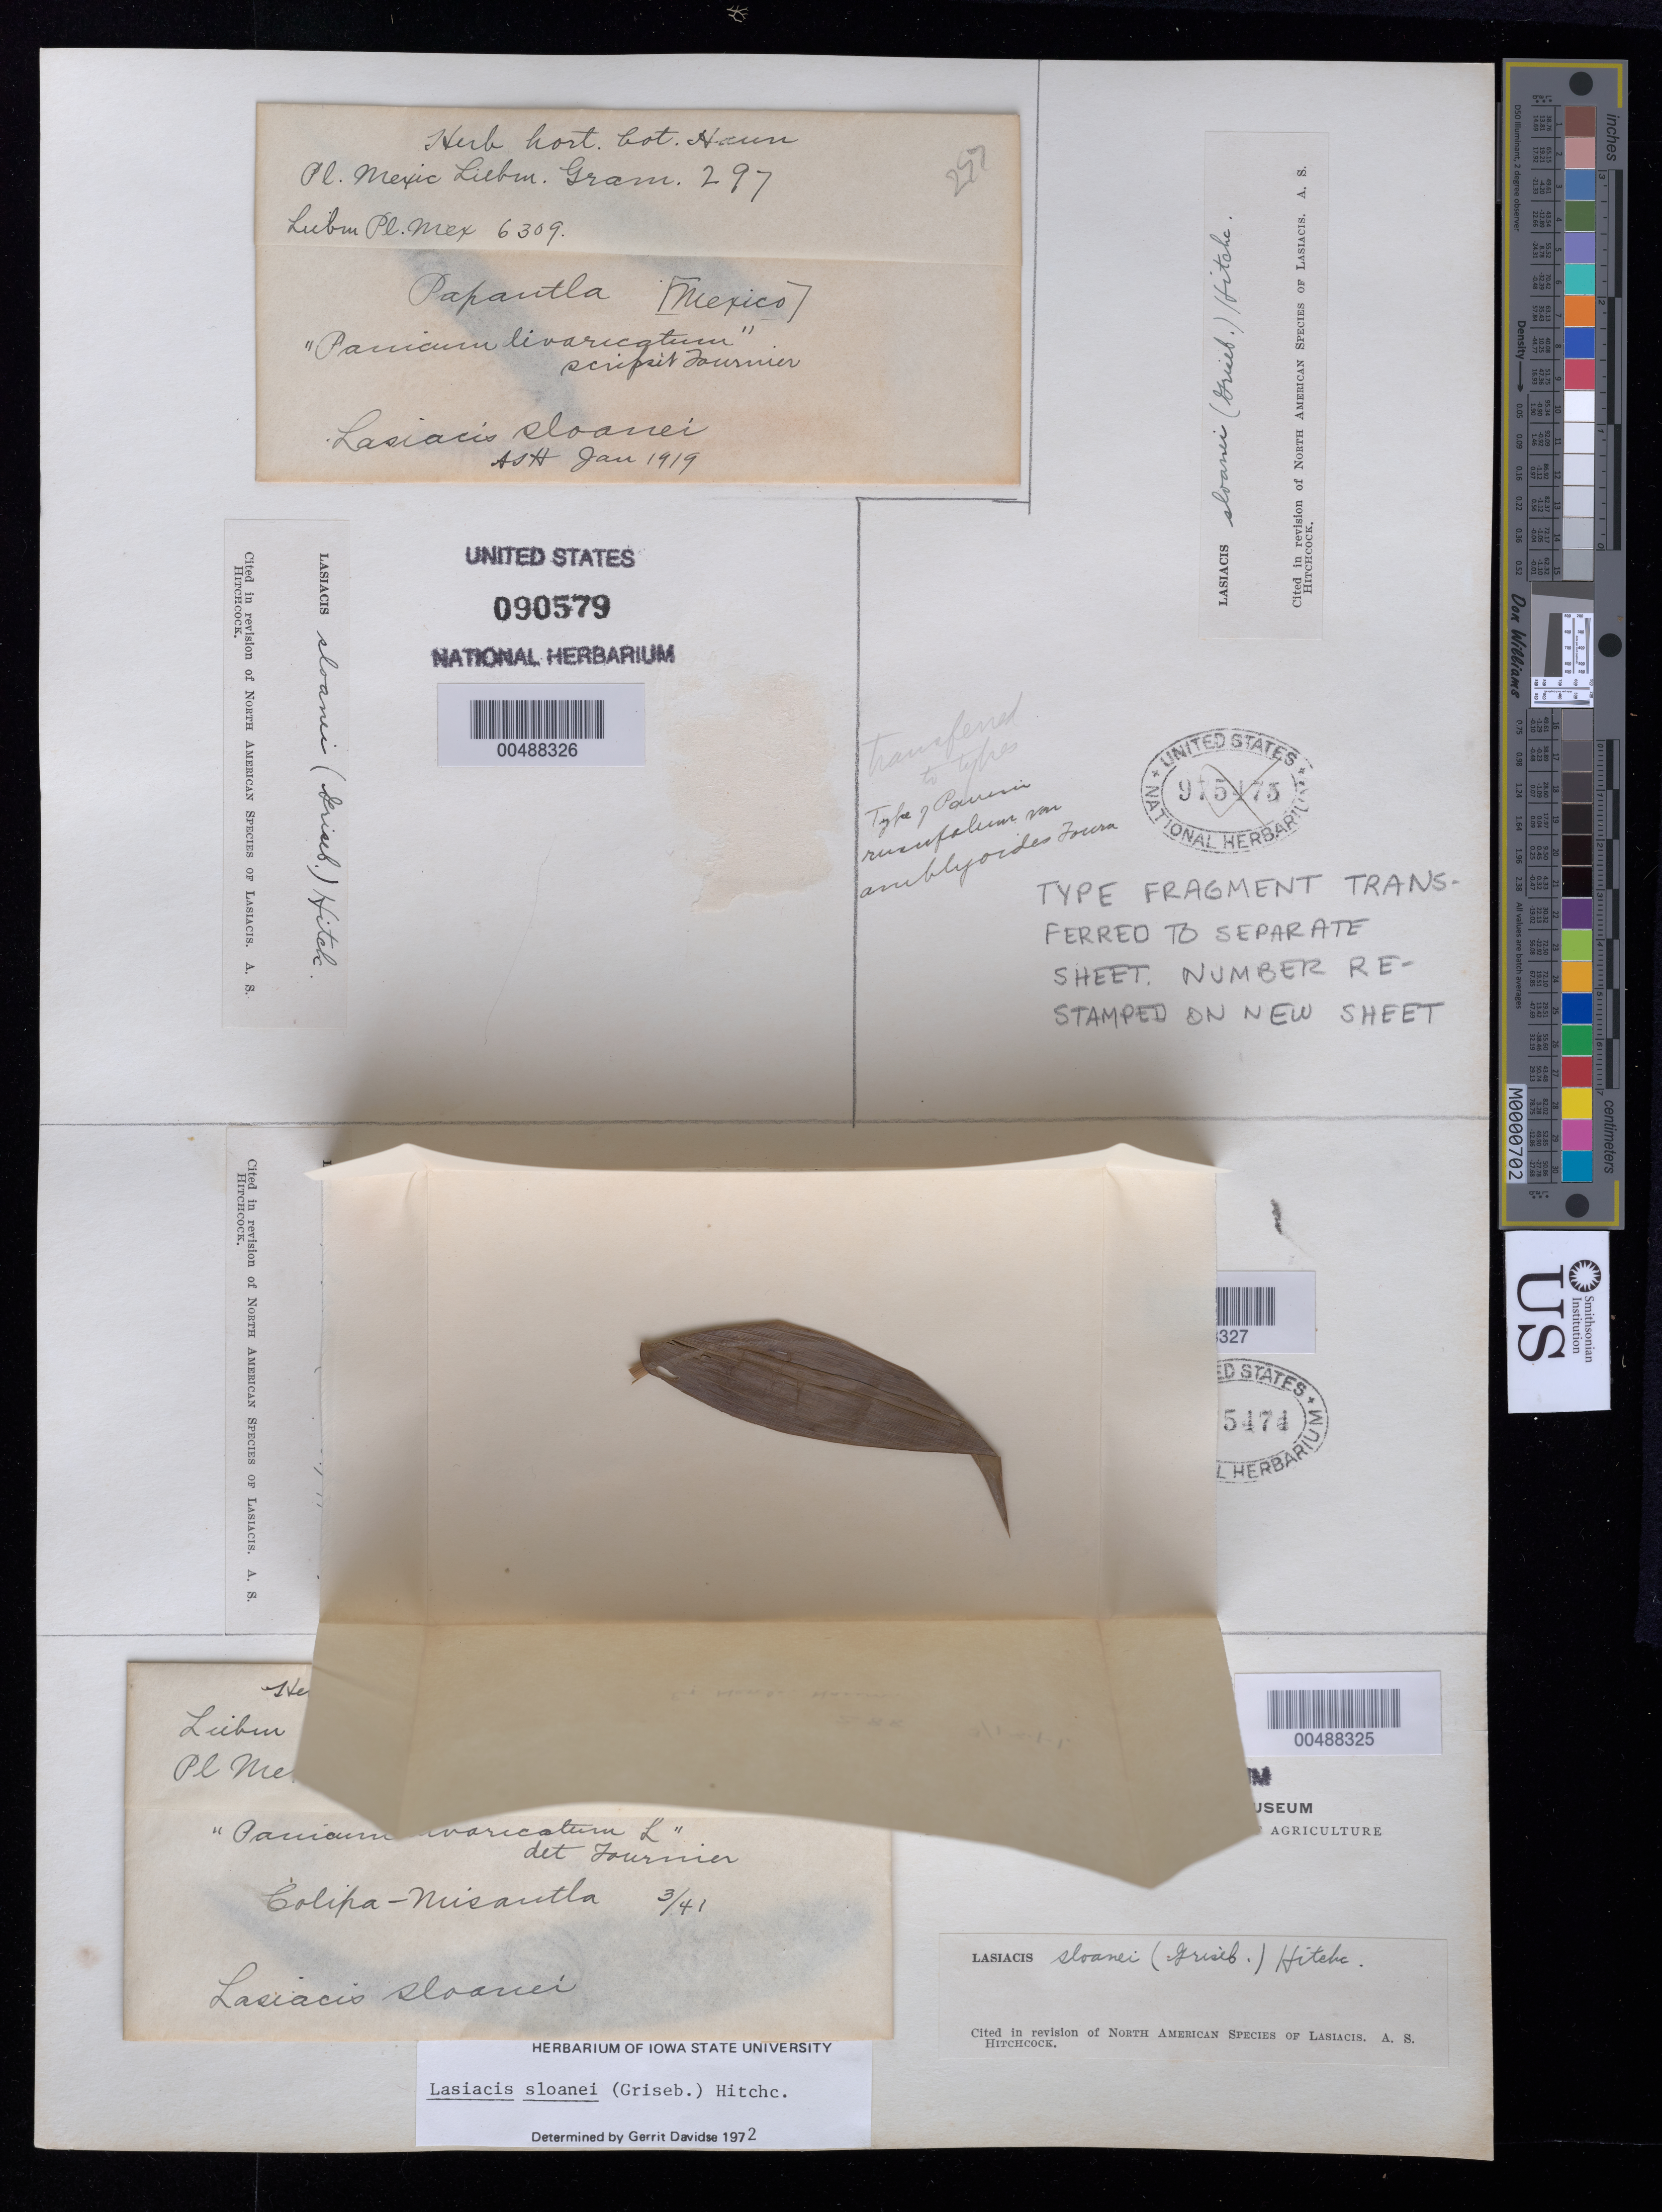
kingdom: Plantae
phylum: Tracheophyta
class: Liliopsida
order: Poales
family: Poaceae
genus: Lasiacis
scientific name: Lasiacis sloanei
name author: (Griseb.) Hitchc.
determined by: Davidse, Gerrit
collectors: F. M. Liebmann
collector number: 288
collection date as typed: Mar 1841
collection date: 1841-03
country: Mexico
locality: Yecoatla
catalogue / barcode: US 975474